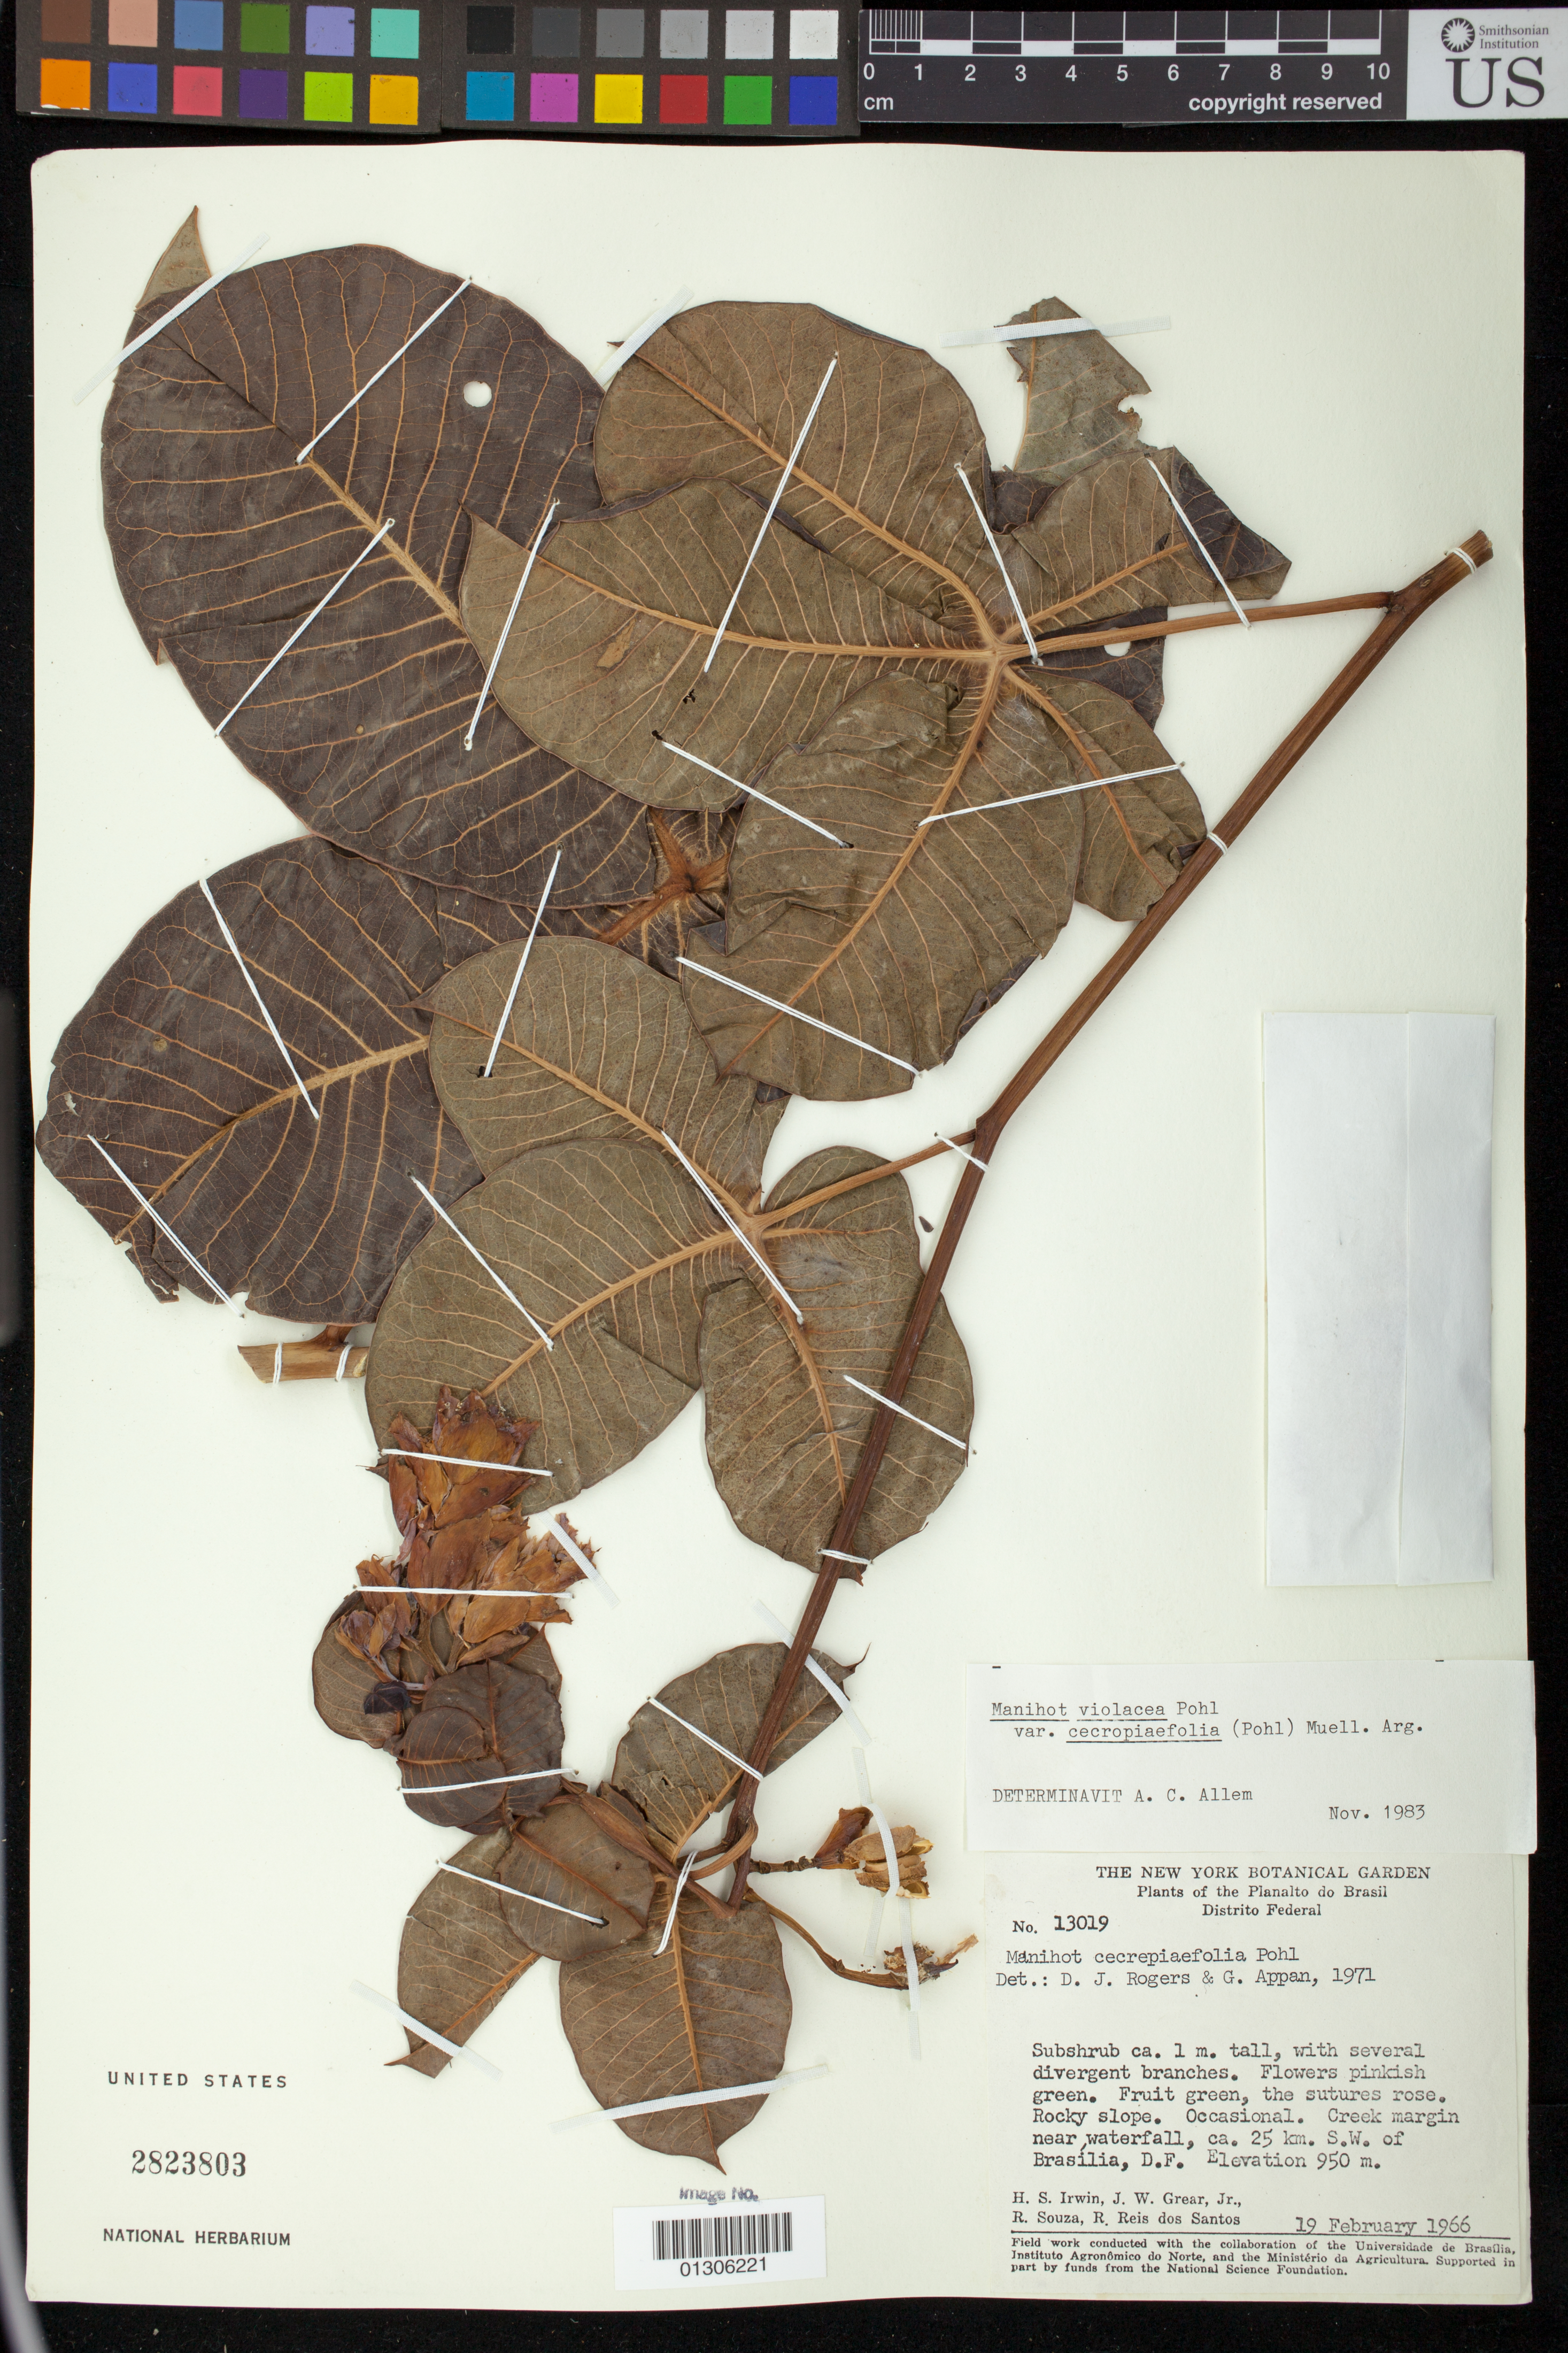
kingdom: Plantae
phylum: Tracheophyta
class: Magnoliopsida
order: Malpighiales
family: Euphorbiaceae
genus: Manihot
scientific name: Manihot cecropiifolia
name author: Pohl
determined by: Mendoza, M.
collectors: H. Irwin, J. W. Grear, R. Souza & R. Reis dos Santos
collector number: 13019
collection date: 1966-02-19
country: Brazil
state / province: Distrito Federal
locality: near waterfall, ca. 25 km. S.W. of Brasilia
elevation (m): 950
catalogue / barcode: US 2823803